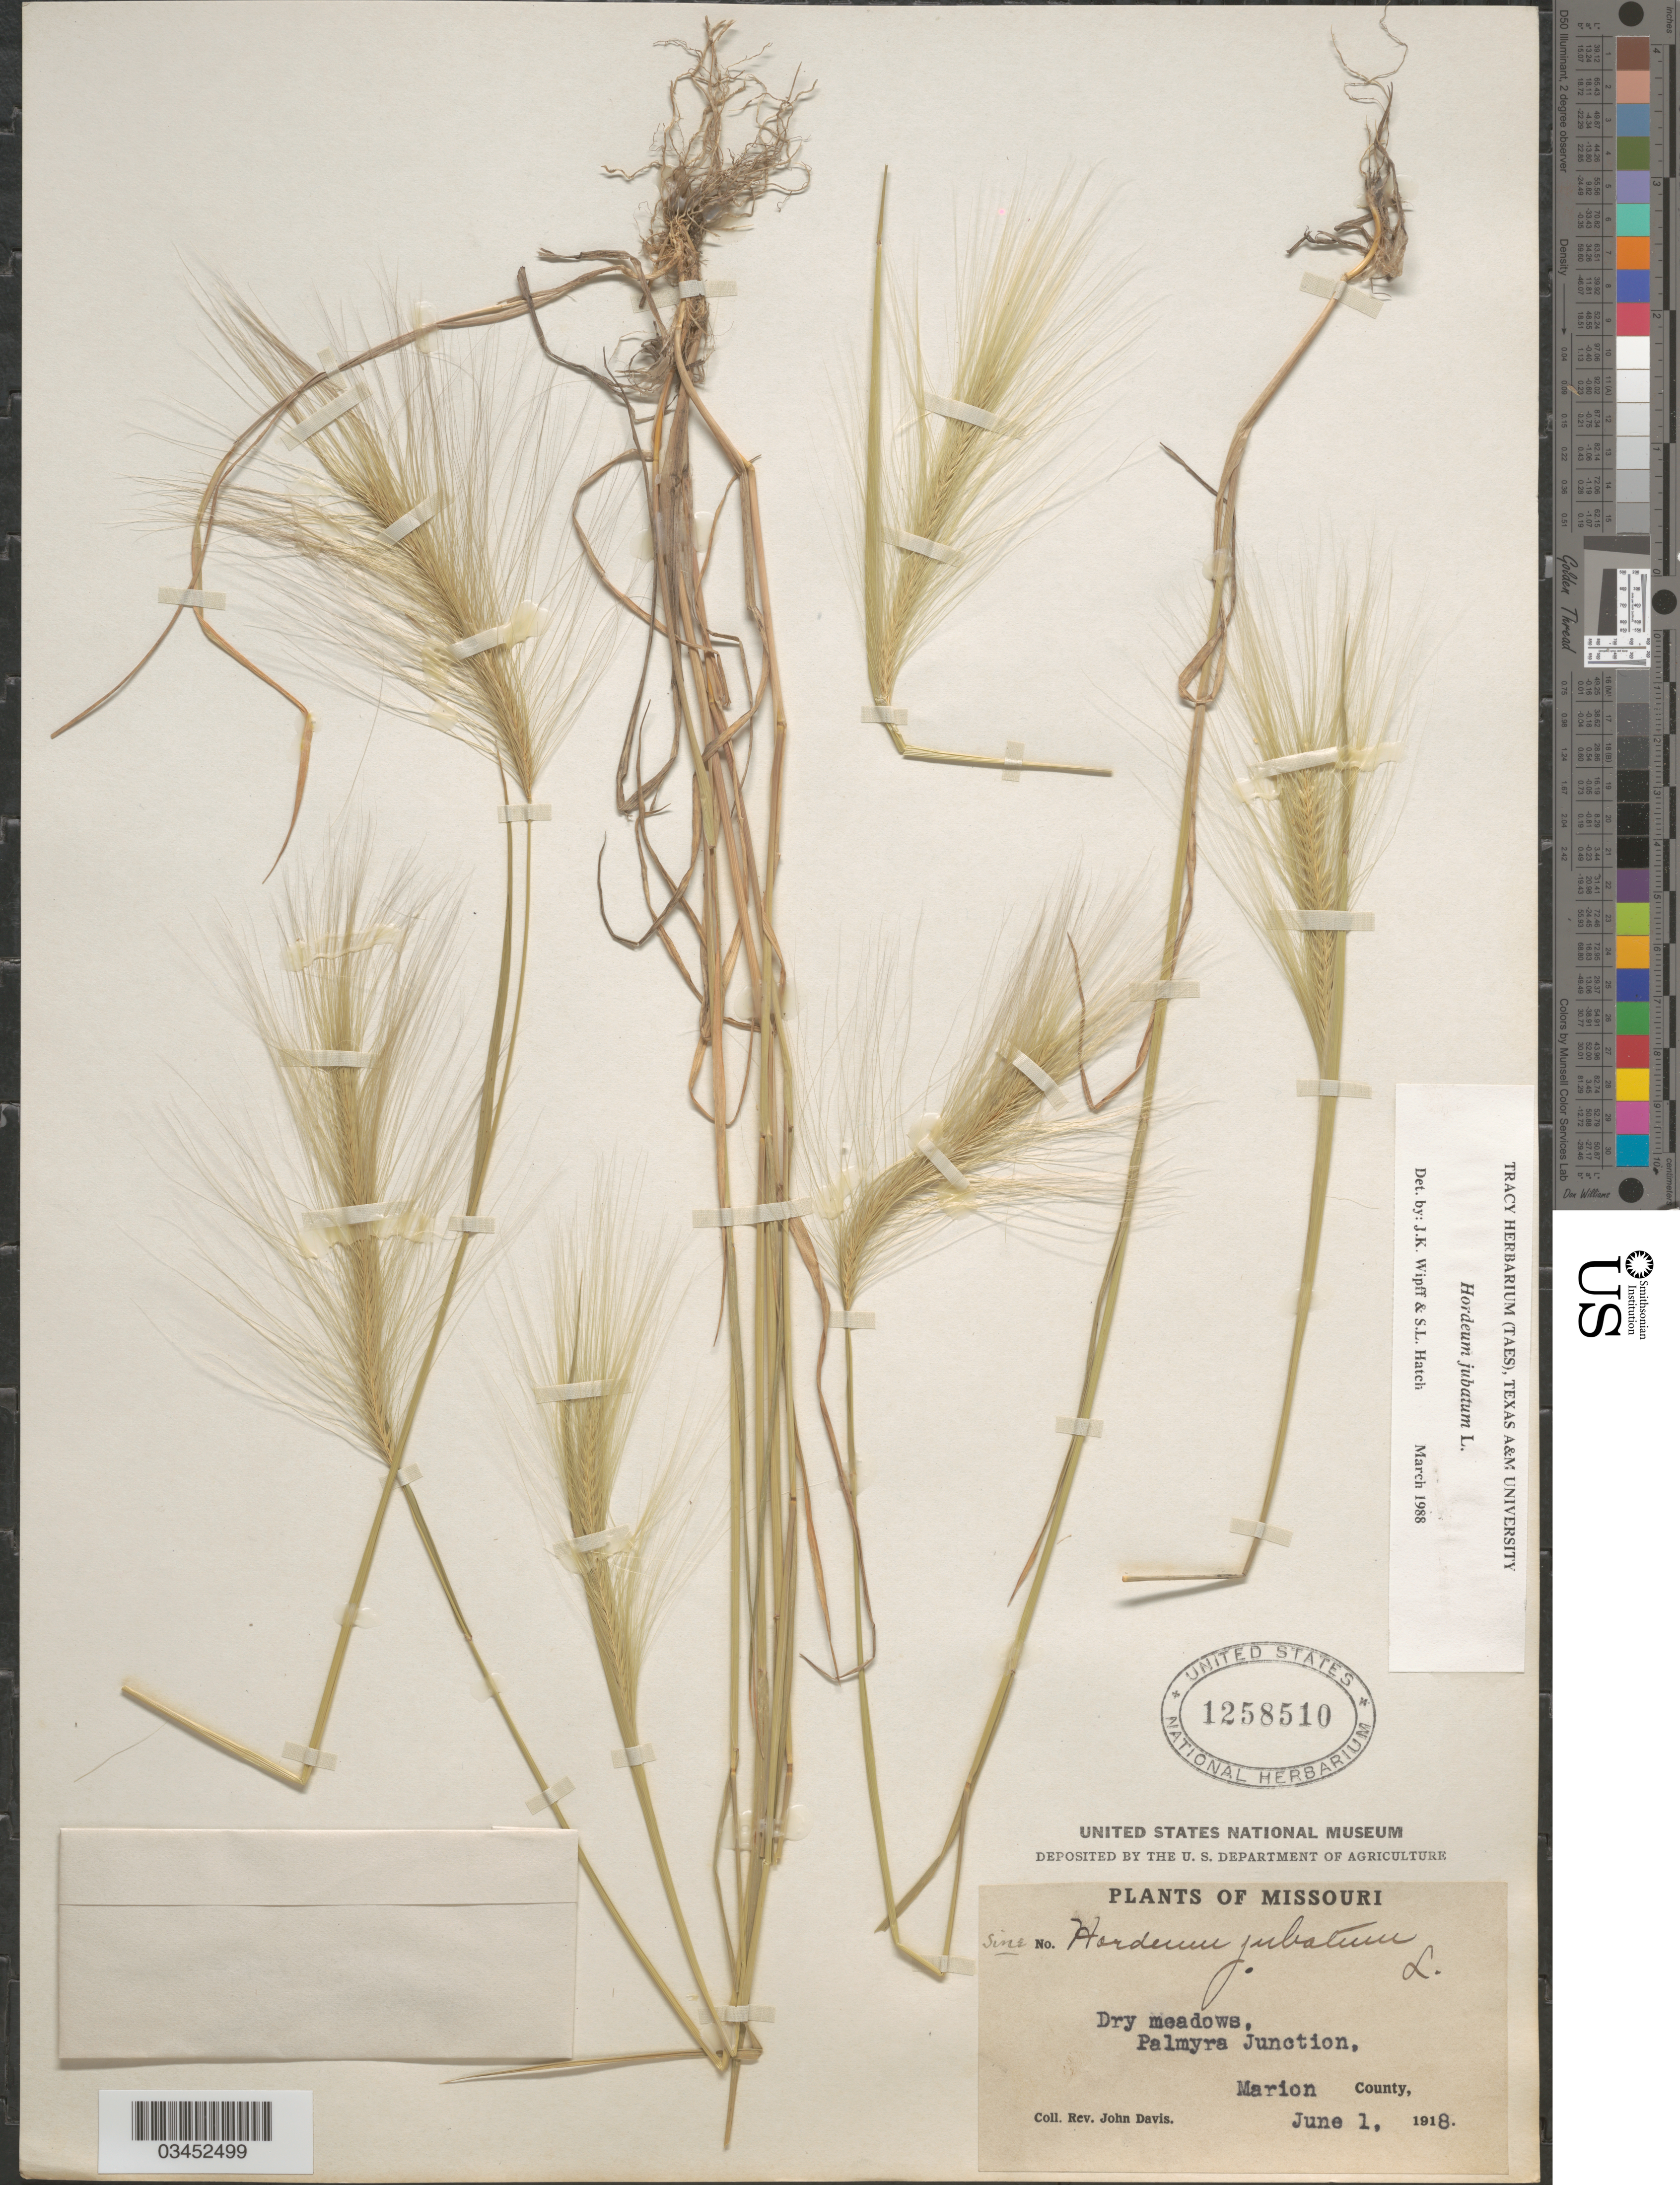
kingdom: Plantae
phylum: Tracheophyta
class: Liliopsida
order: Poales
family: Poaceae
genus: Hordeum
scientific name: Hordeum jubatum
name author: L.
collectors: J. Davis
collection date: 1918-06-01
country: United States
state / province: Missouri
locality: Dry meadows, Palmyra Junction, Marion County.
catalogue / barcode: US 1258510